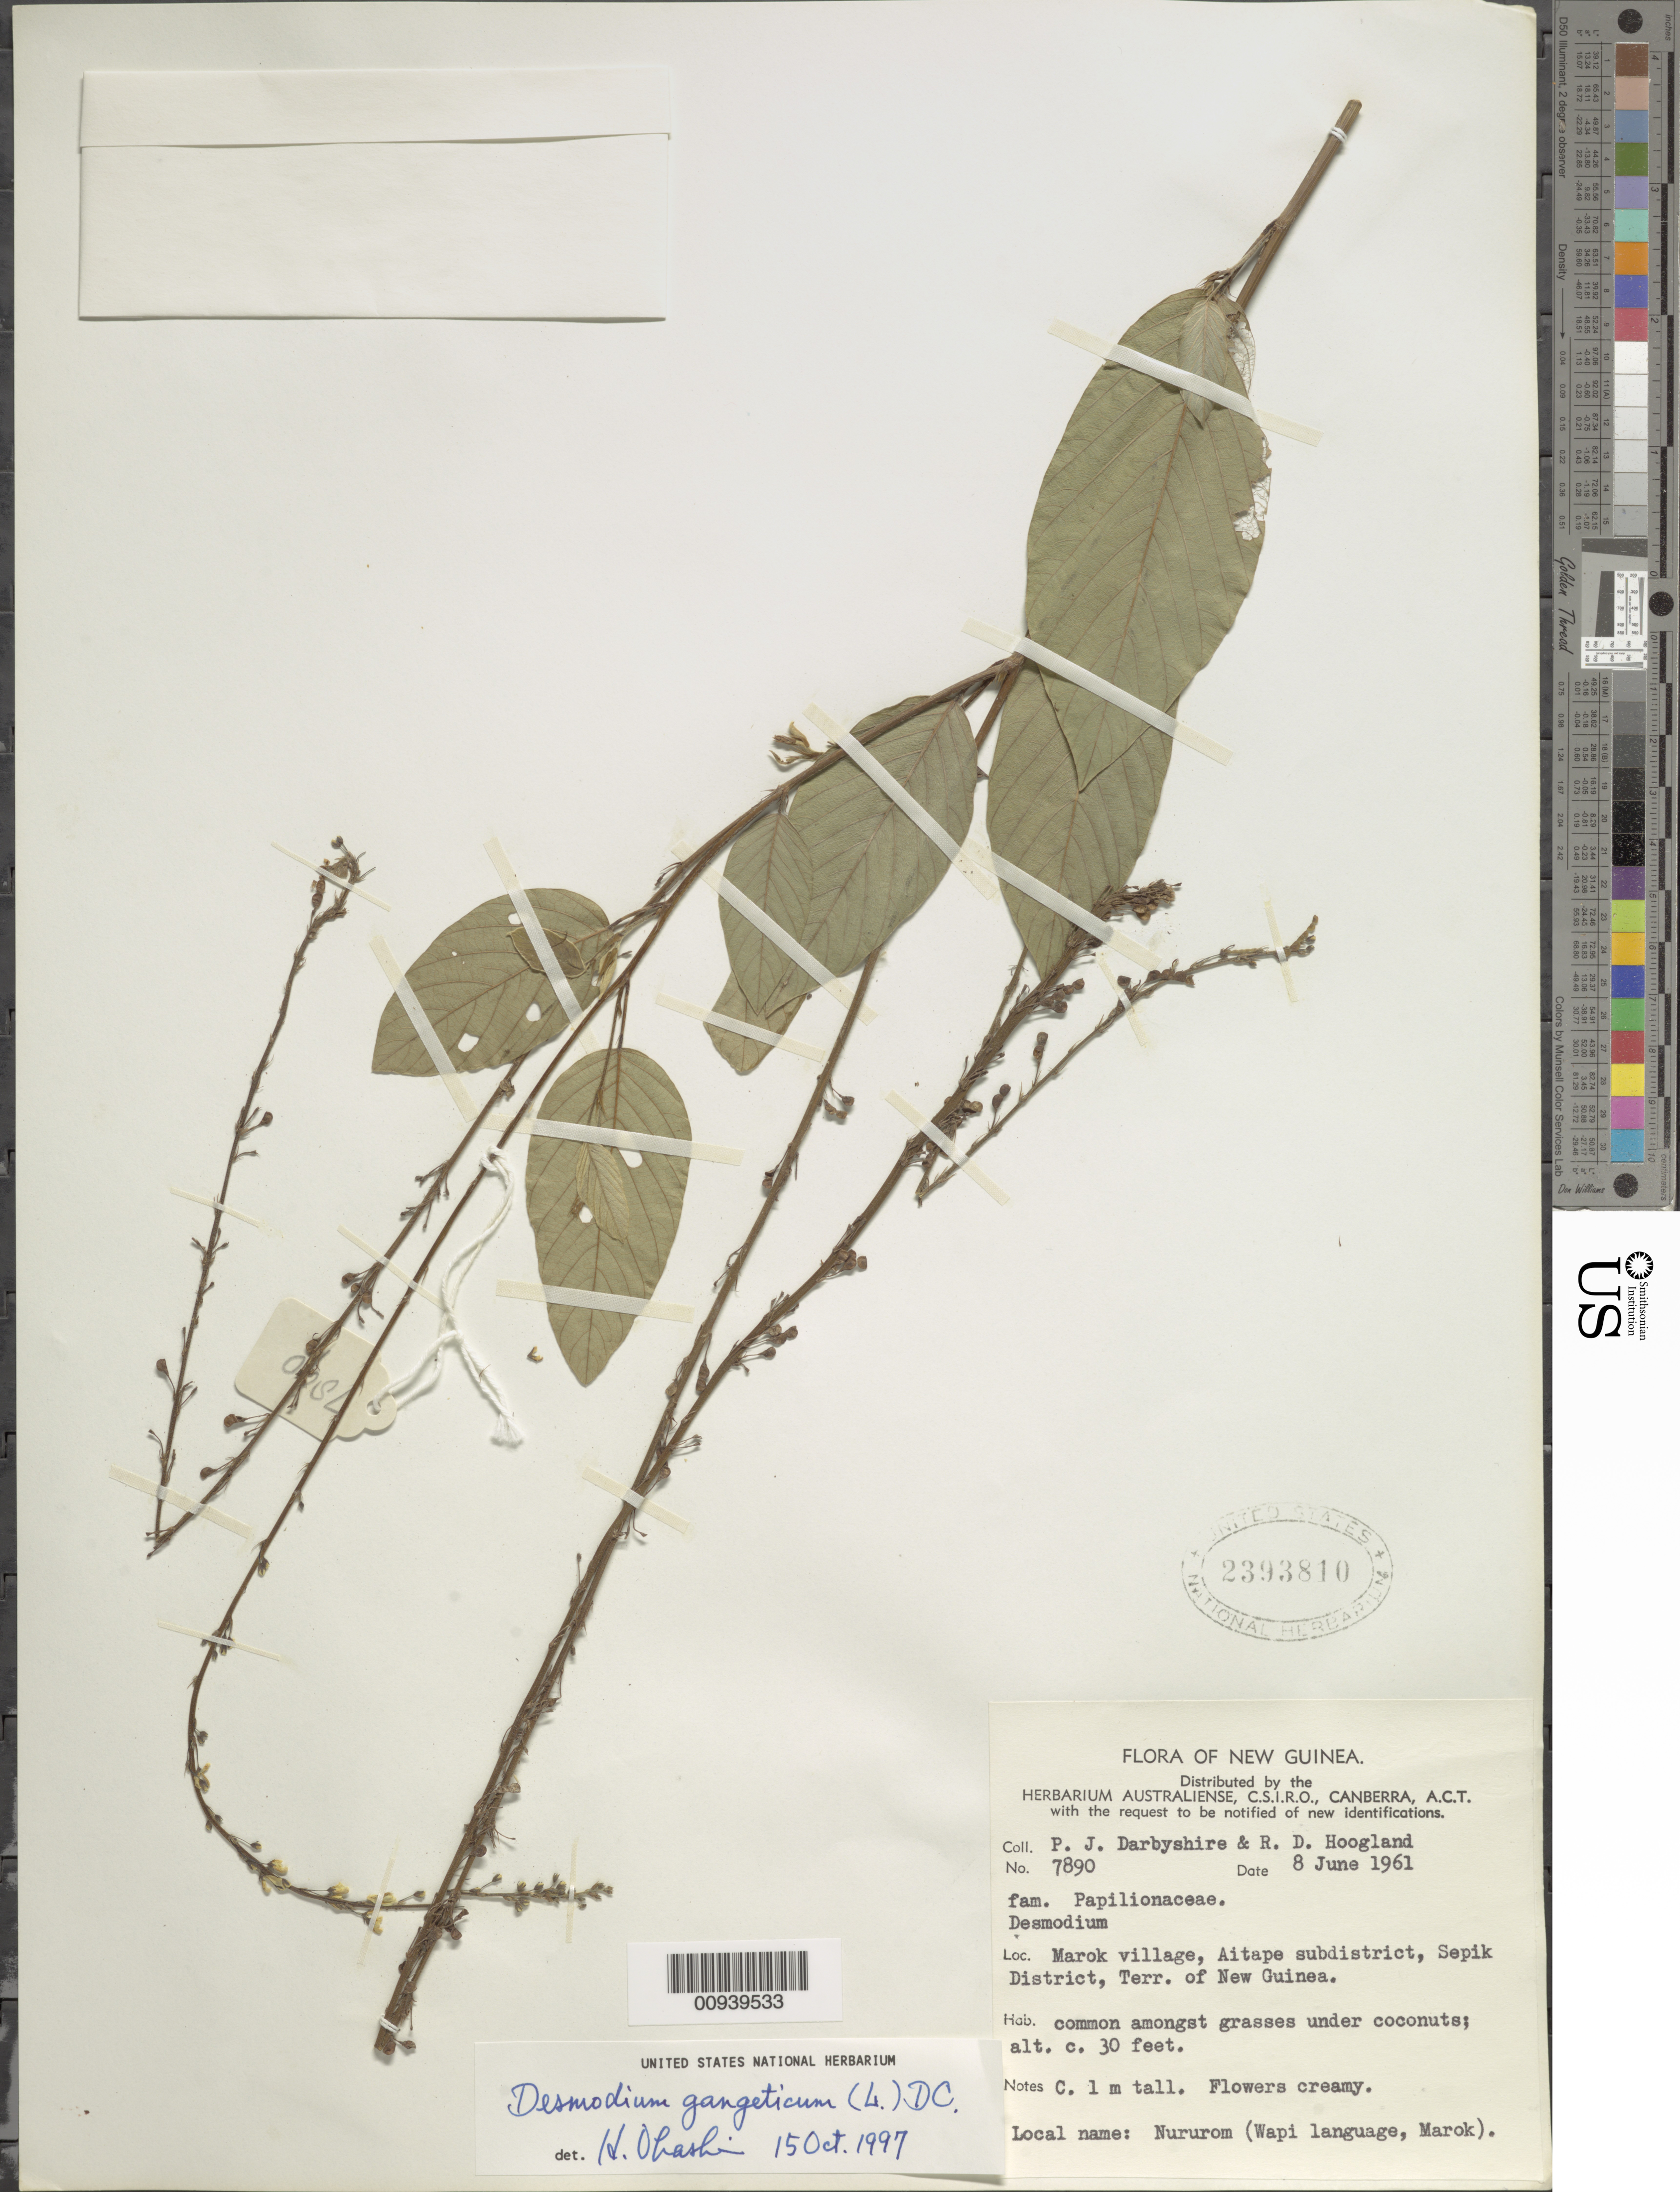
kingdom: Plantae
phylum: Tracheophyta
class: Magnoliopsida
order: Fabales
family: Fabaceae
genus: Pleurolobus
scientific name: Pleurolobus gangeticus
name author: (L.) J. St.-Hil. ex H. Ohashi & K. Ohashi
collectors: P. Darbyshire & R. D. Hoogland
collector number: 7890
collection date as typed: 08 Jun 1961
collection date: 1961-06-08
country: Papua New Guinea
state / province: Sandaun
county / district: Aitape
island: New Guinea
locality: Marok village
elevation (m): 9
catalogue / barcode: US 2393810